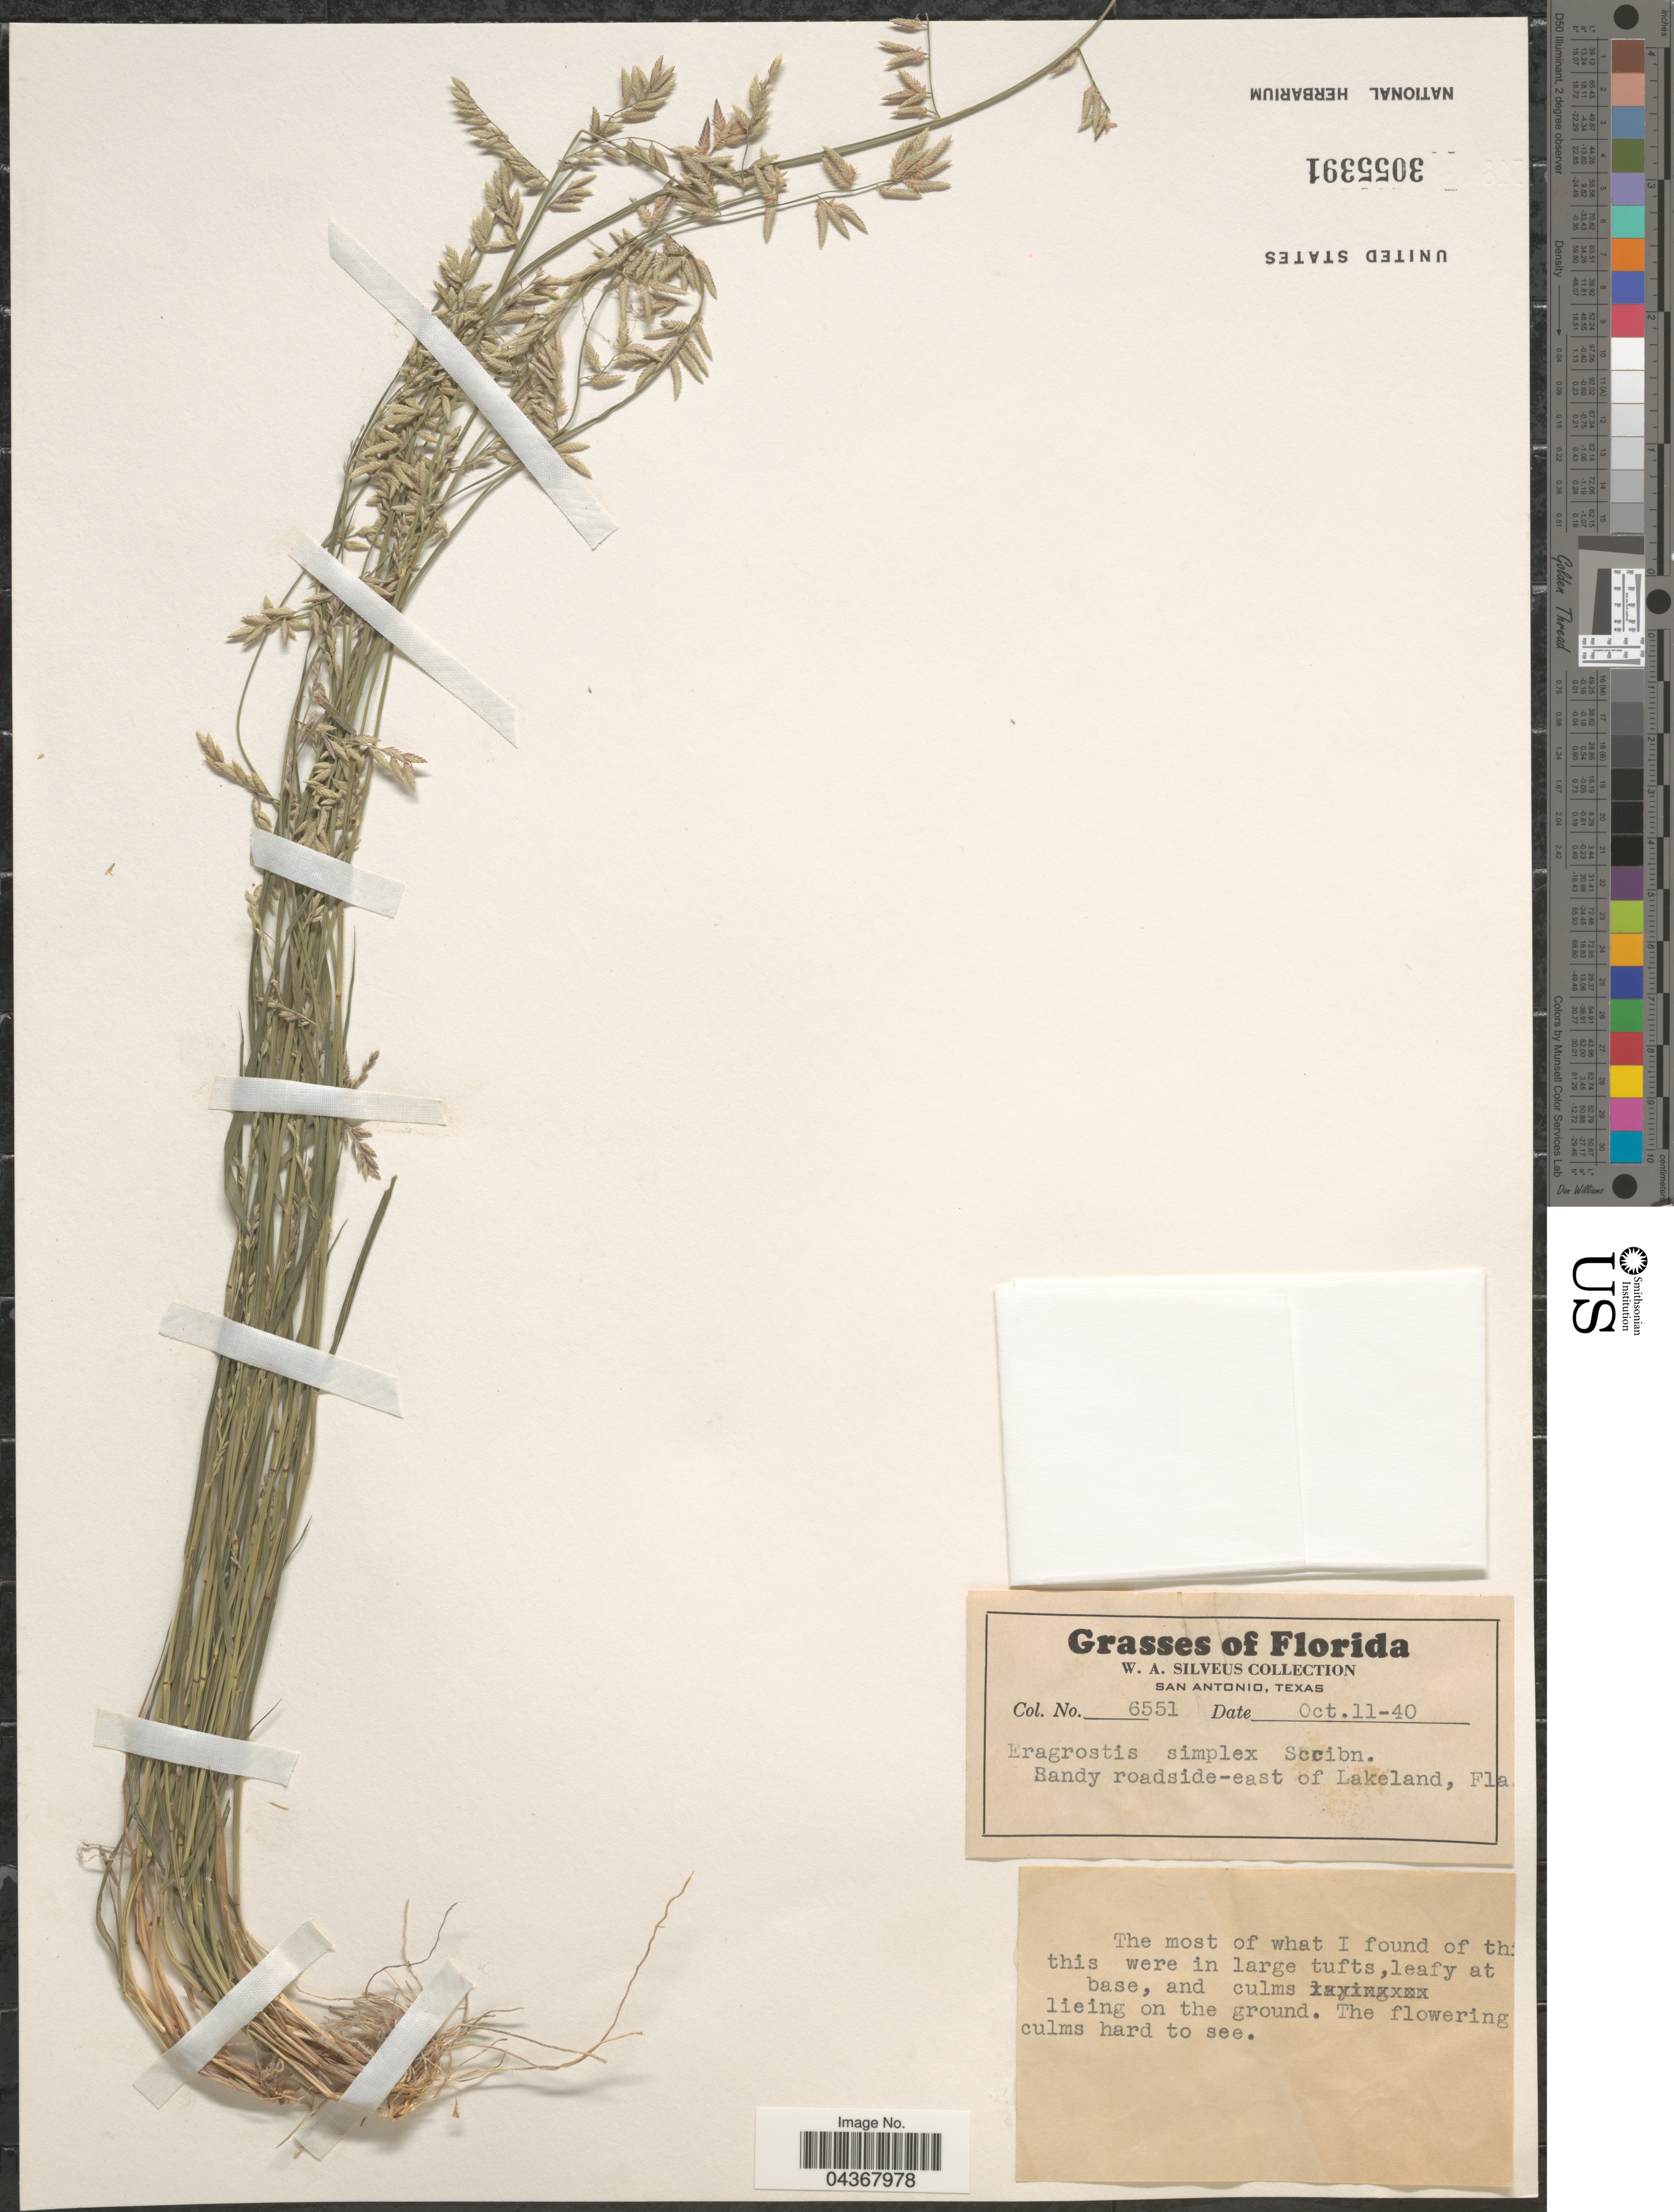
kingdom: Plantae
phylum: Tracheophyta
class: Liliopsida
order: Poales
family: Poaceae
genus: Eragrostis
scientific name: Eragrostis cumingii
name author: Steud.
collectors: W. Silveus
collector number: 6551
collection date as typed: Transcribed d/m/y: 11/10/40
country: United States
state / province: Florida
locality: Sandy roadside - east of Lakeland.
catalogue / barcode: US 3055391